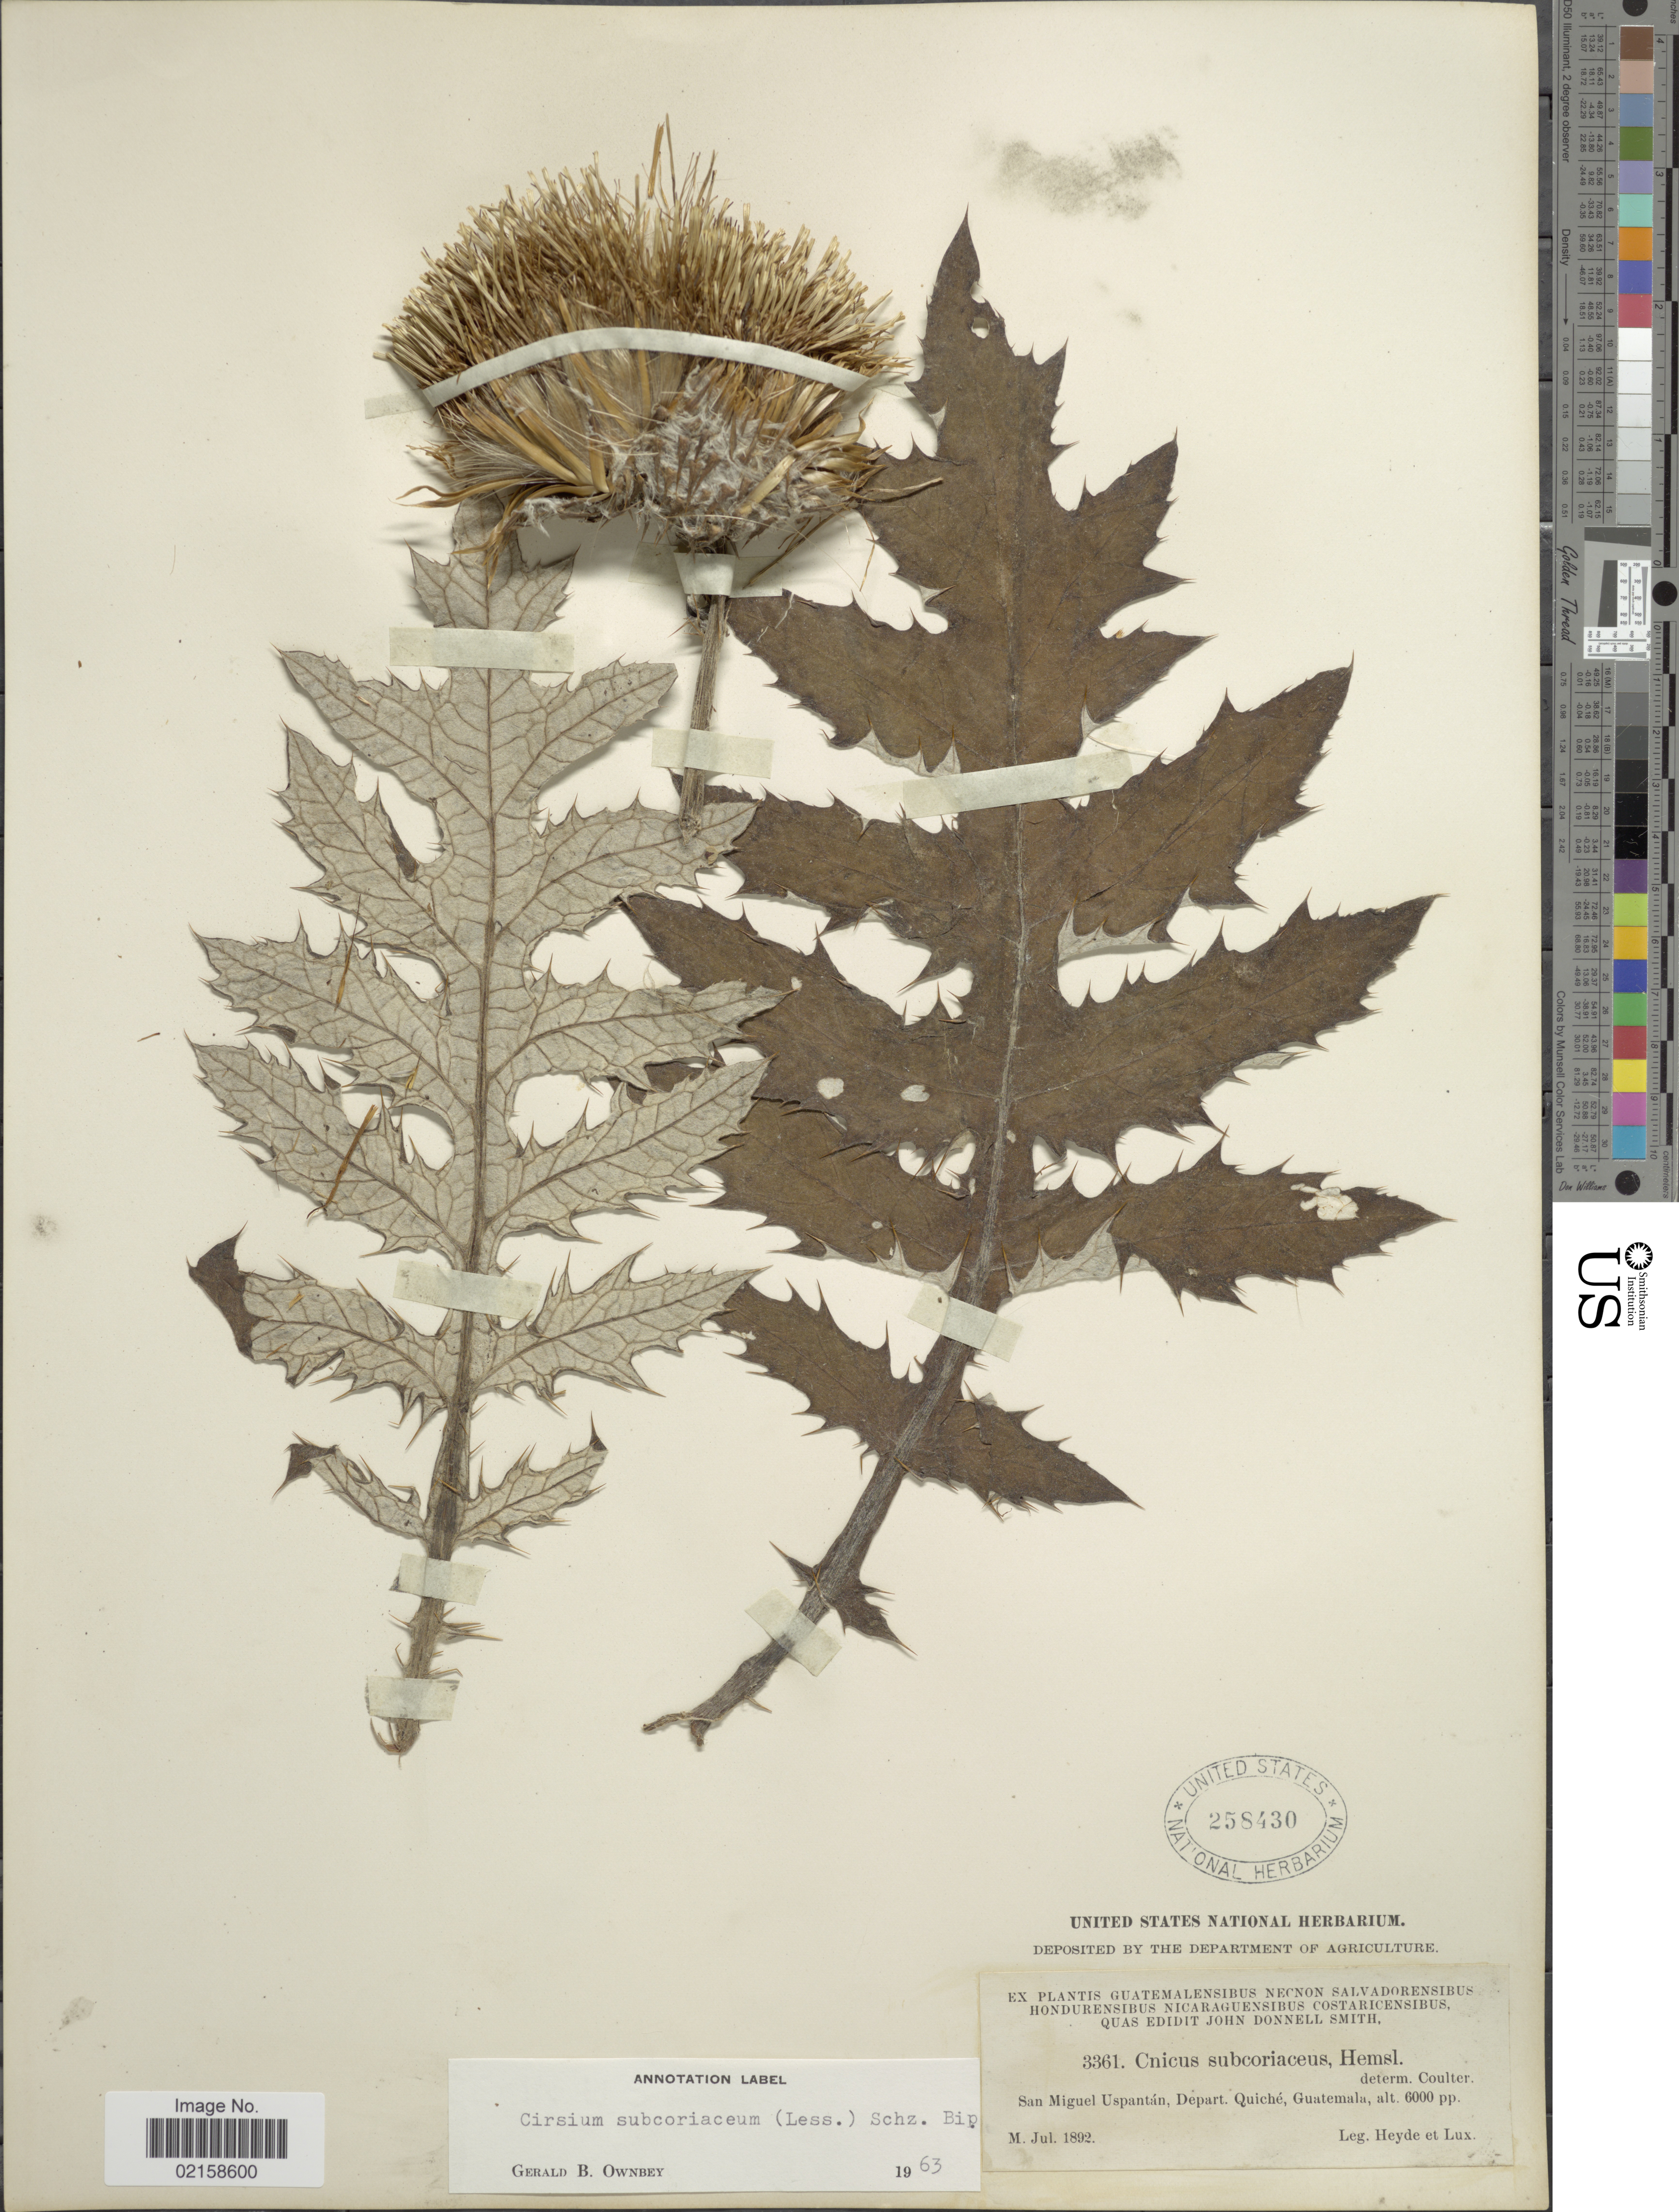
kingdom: Plantae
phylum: Tracheophyta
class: Magnoliopsida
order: Asterales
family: Asteraceae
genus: Cirsium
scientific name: Cirsium subcoriaceum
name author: (Less.) Sch. Bip.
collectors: Heyde & Lux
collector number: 3361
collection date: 1892-07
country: Guatemala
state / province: El Quiché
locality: San Miguel Uspantan, Depart. Quiche.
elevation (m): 1829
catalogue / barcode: US 258430